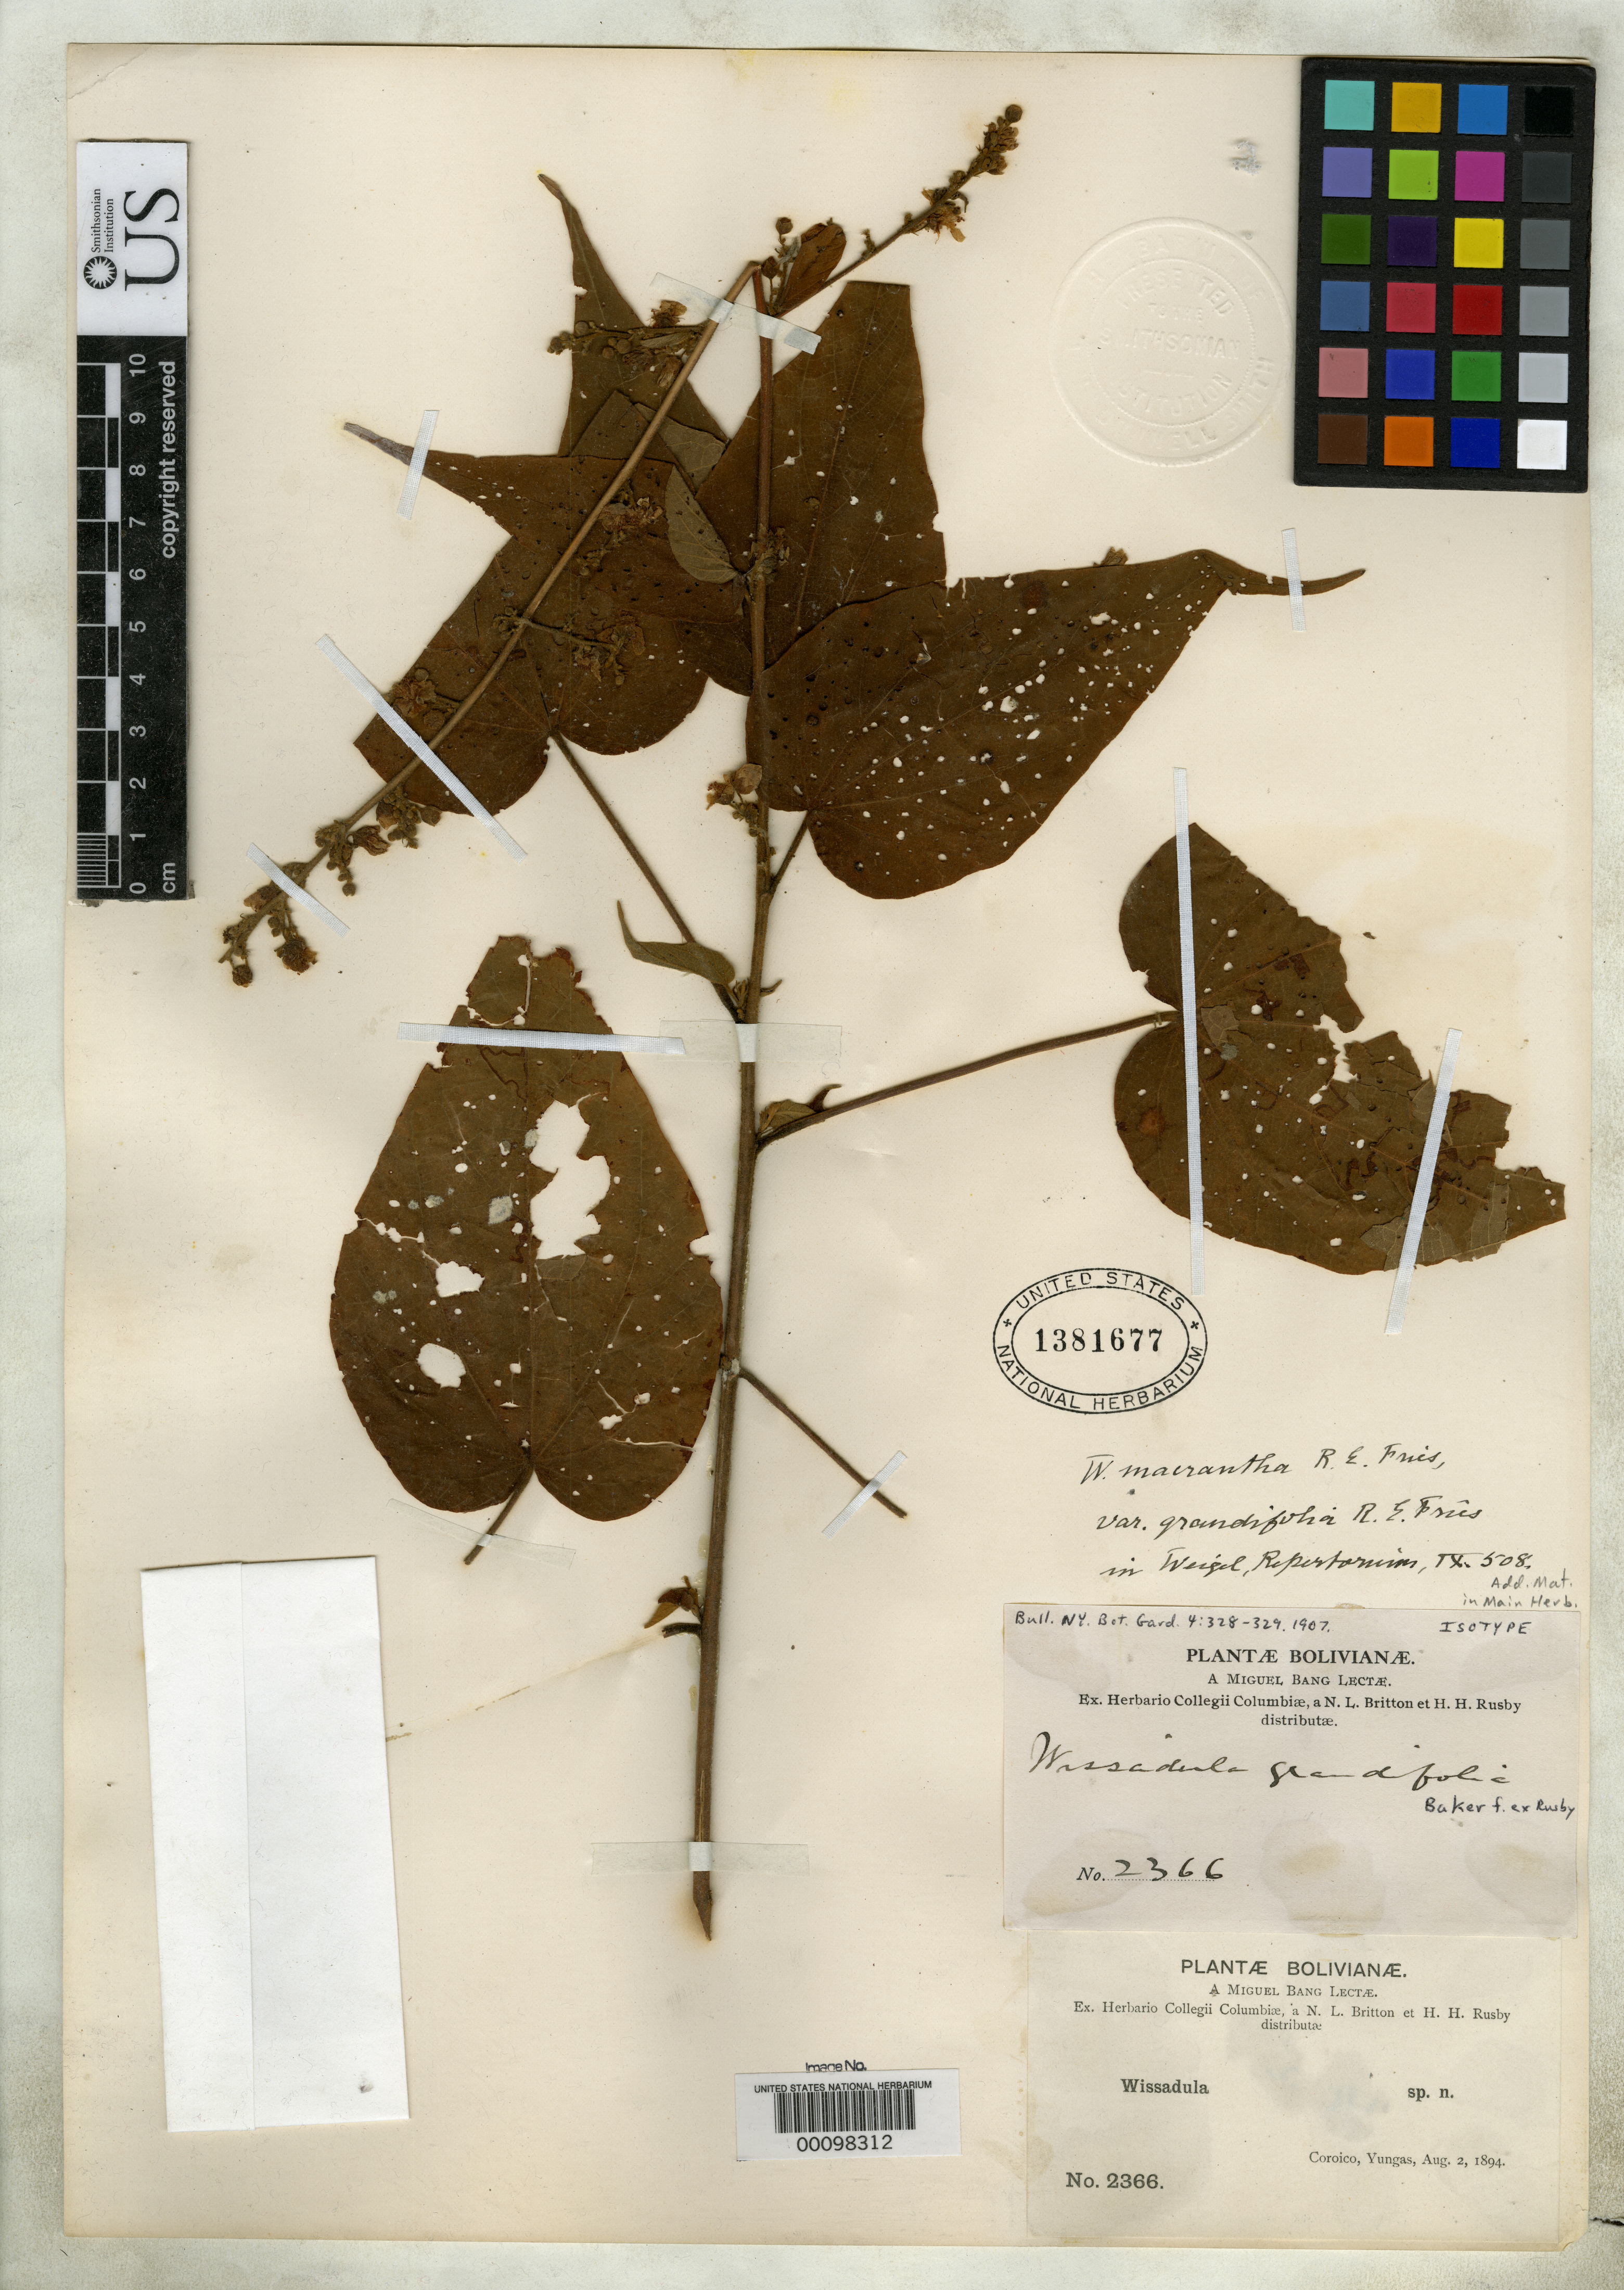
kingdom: Plantae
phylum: Tracheophyta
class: Magnoliopsida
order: Malvales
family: Malvaceae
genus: Wissadula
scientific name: Wissadula grandifolia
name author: Baker f. ex Rusby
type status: Isotype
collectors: M. Bang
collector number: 2366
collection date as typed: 02 Aug 1894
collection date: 1894-08-02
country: Bolivia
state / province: La Paz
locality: Coroico, Yungas.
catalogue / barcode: US 1381677